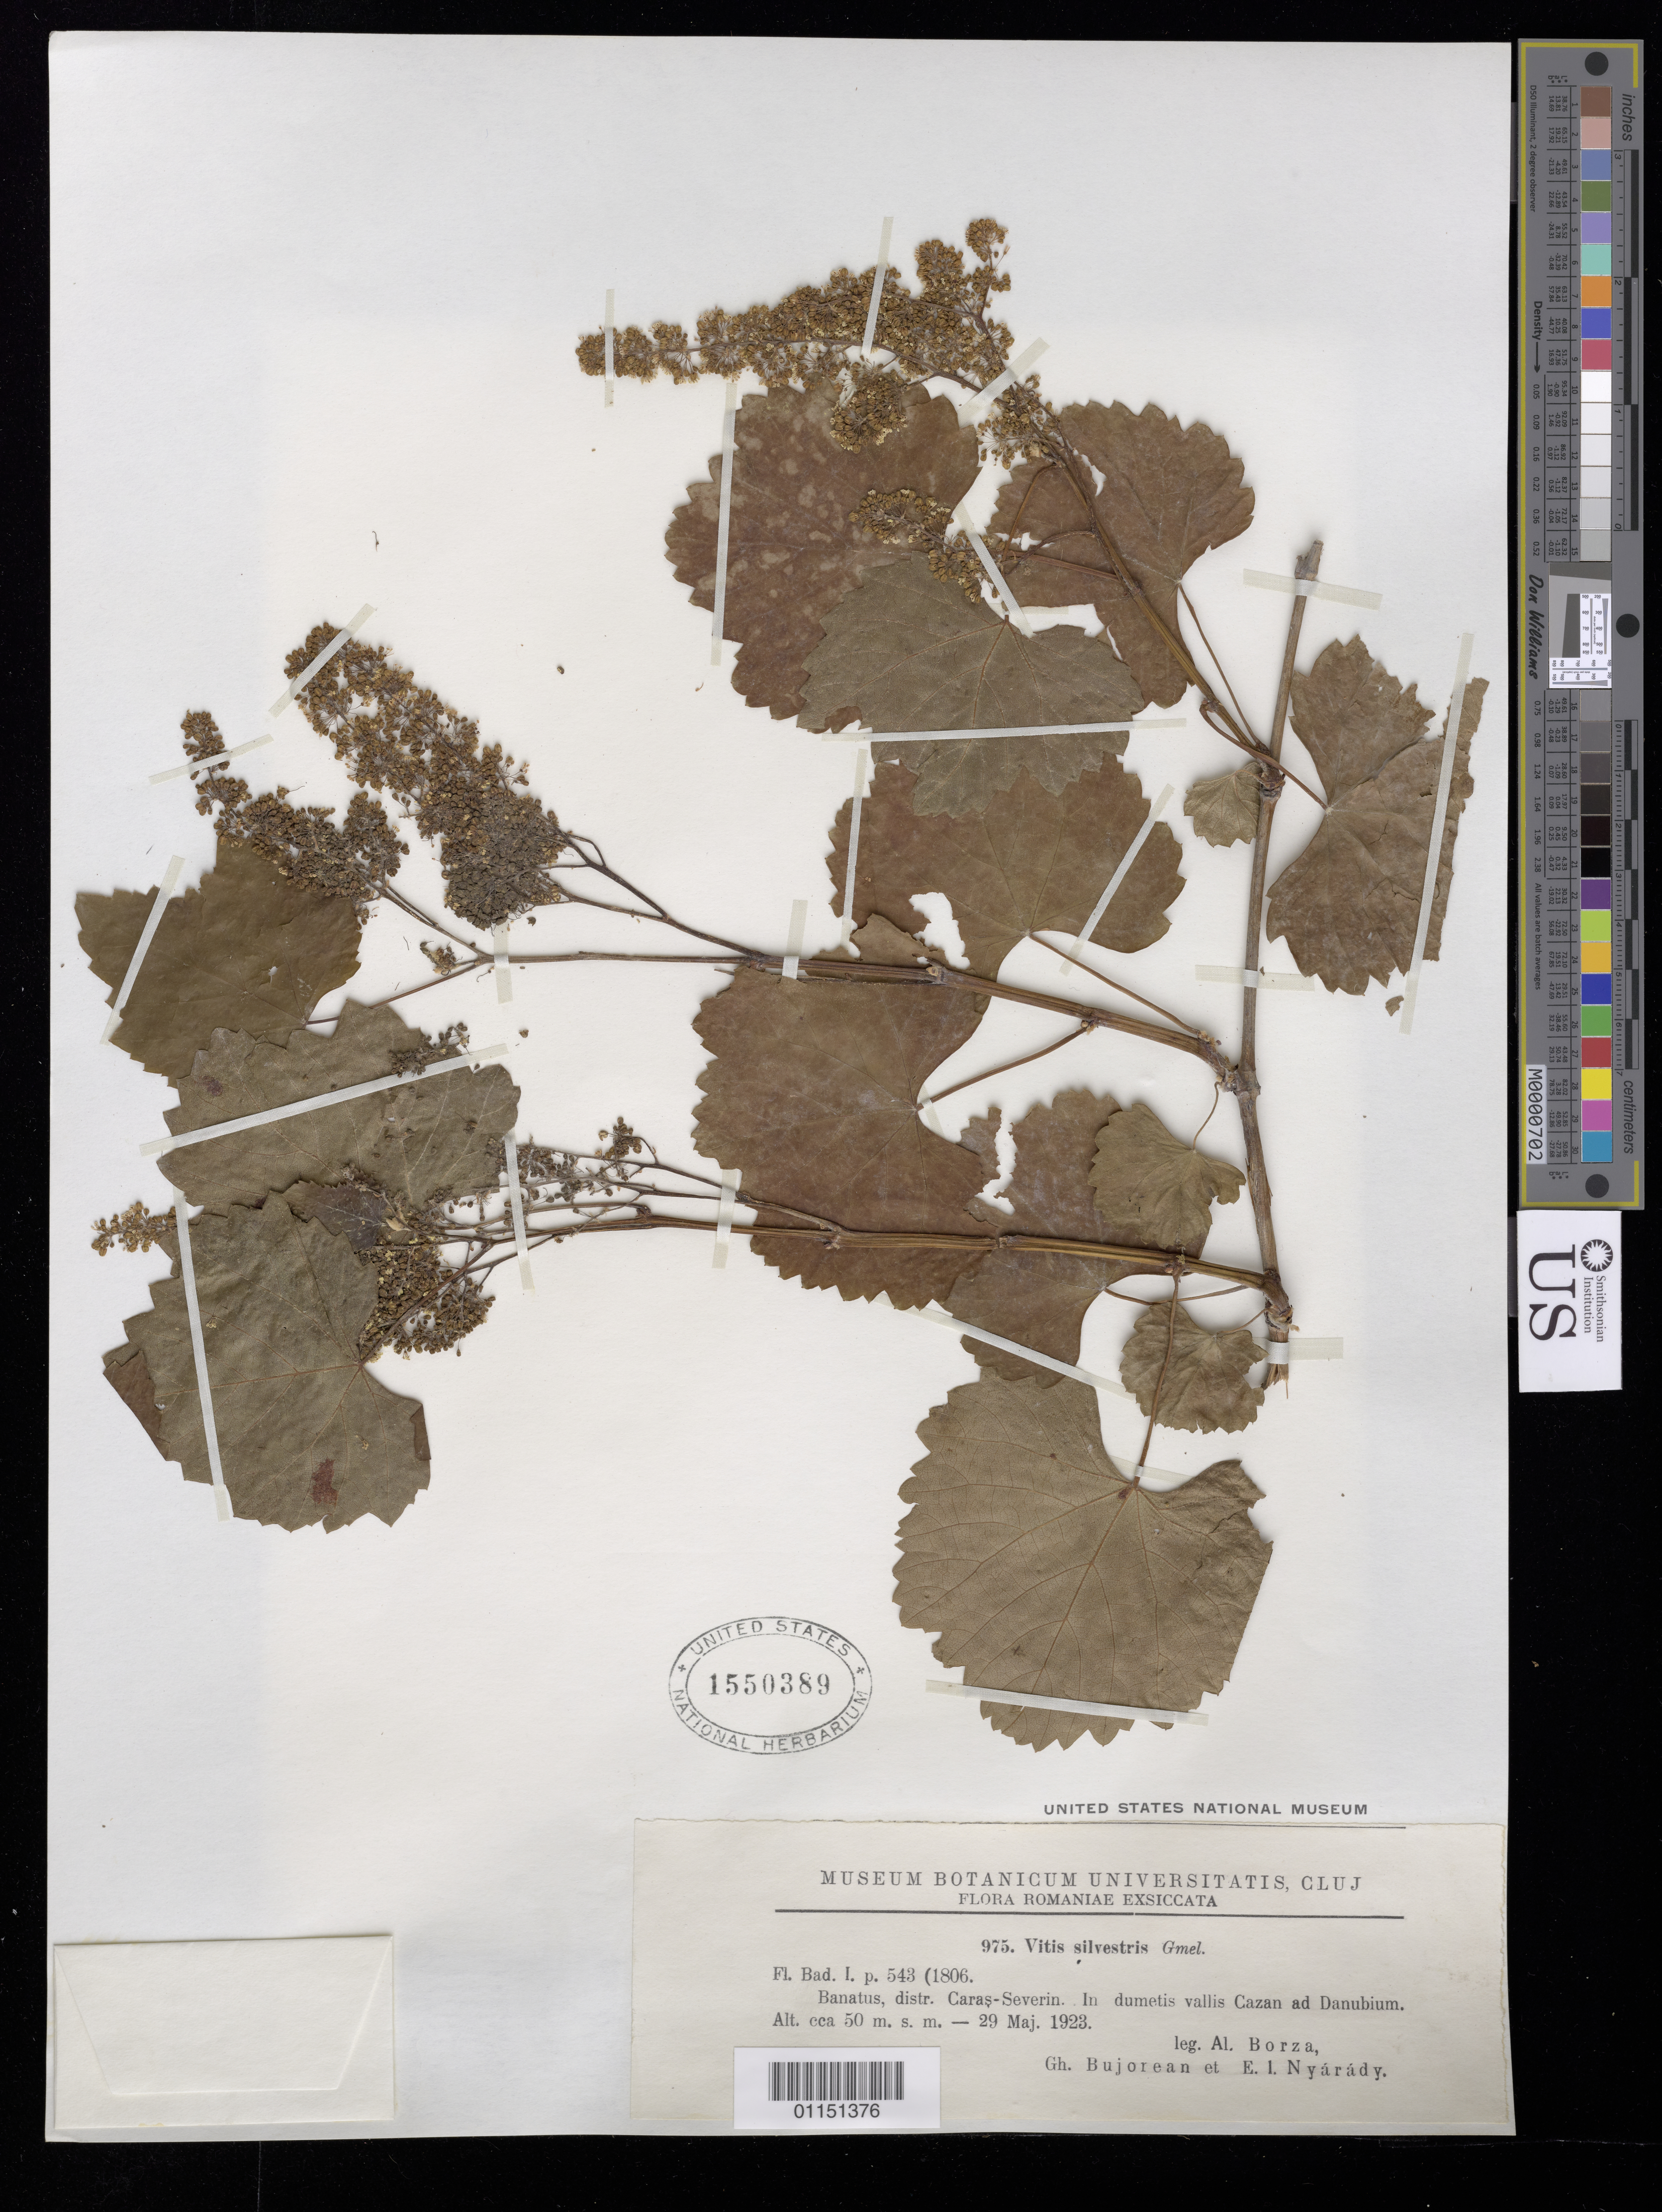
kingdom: Plantae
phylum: Tracheophyta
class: Magnoliopsida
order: Vitales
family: Vitaceae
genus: Vitis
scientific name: Vitis silvestrii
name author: Pamp.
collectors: A. Borza, G. Bujorean & E. Nyärädy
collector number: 975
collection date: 1923-05-29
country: Romania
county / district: Caras-Severin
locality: Banatus. In dumetis vallis Cazan ad Danubium.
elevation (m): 50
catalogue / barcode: US 1550389